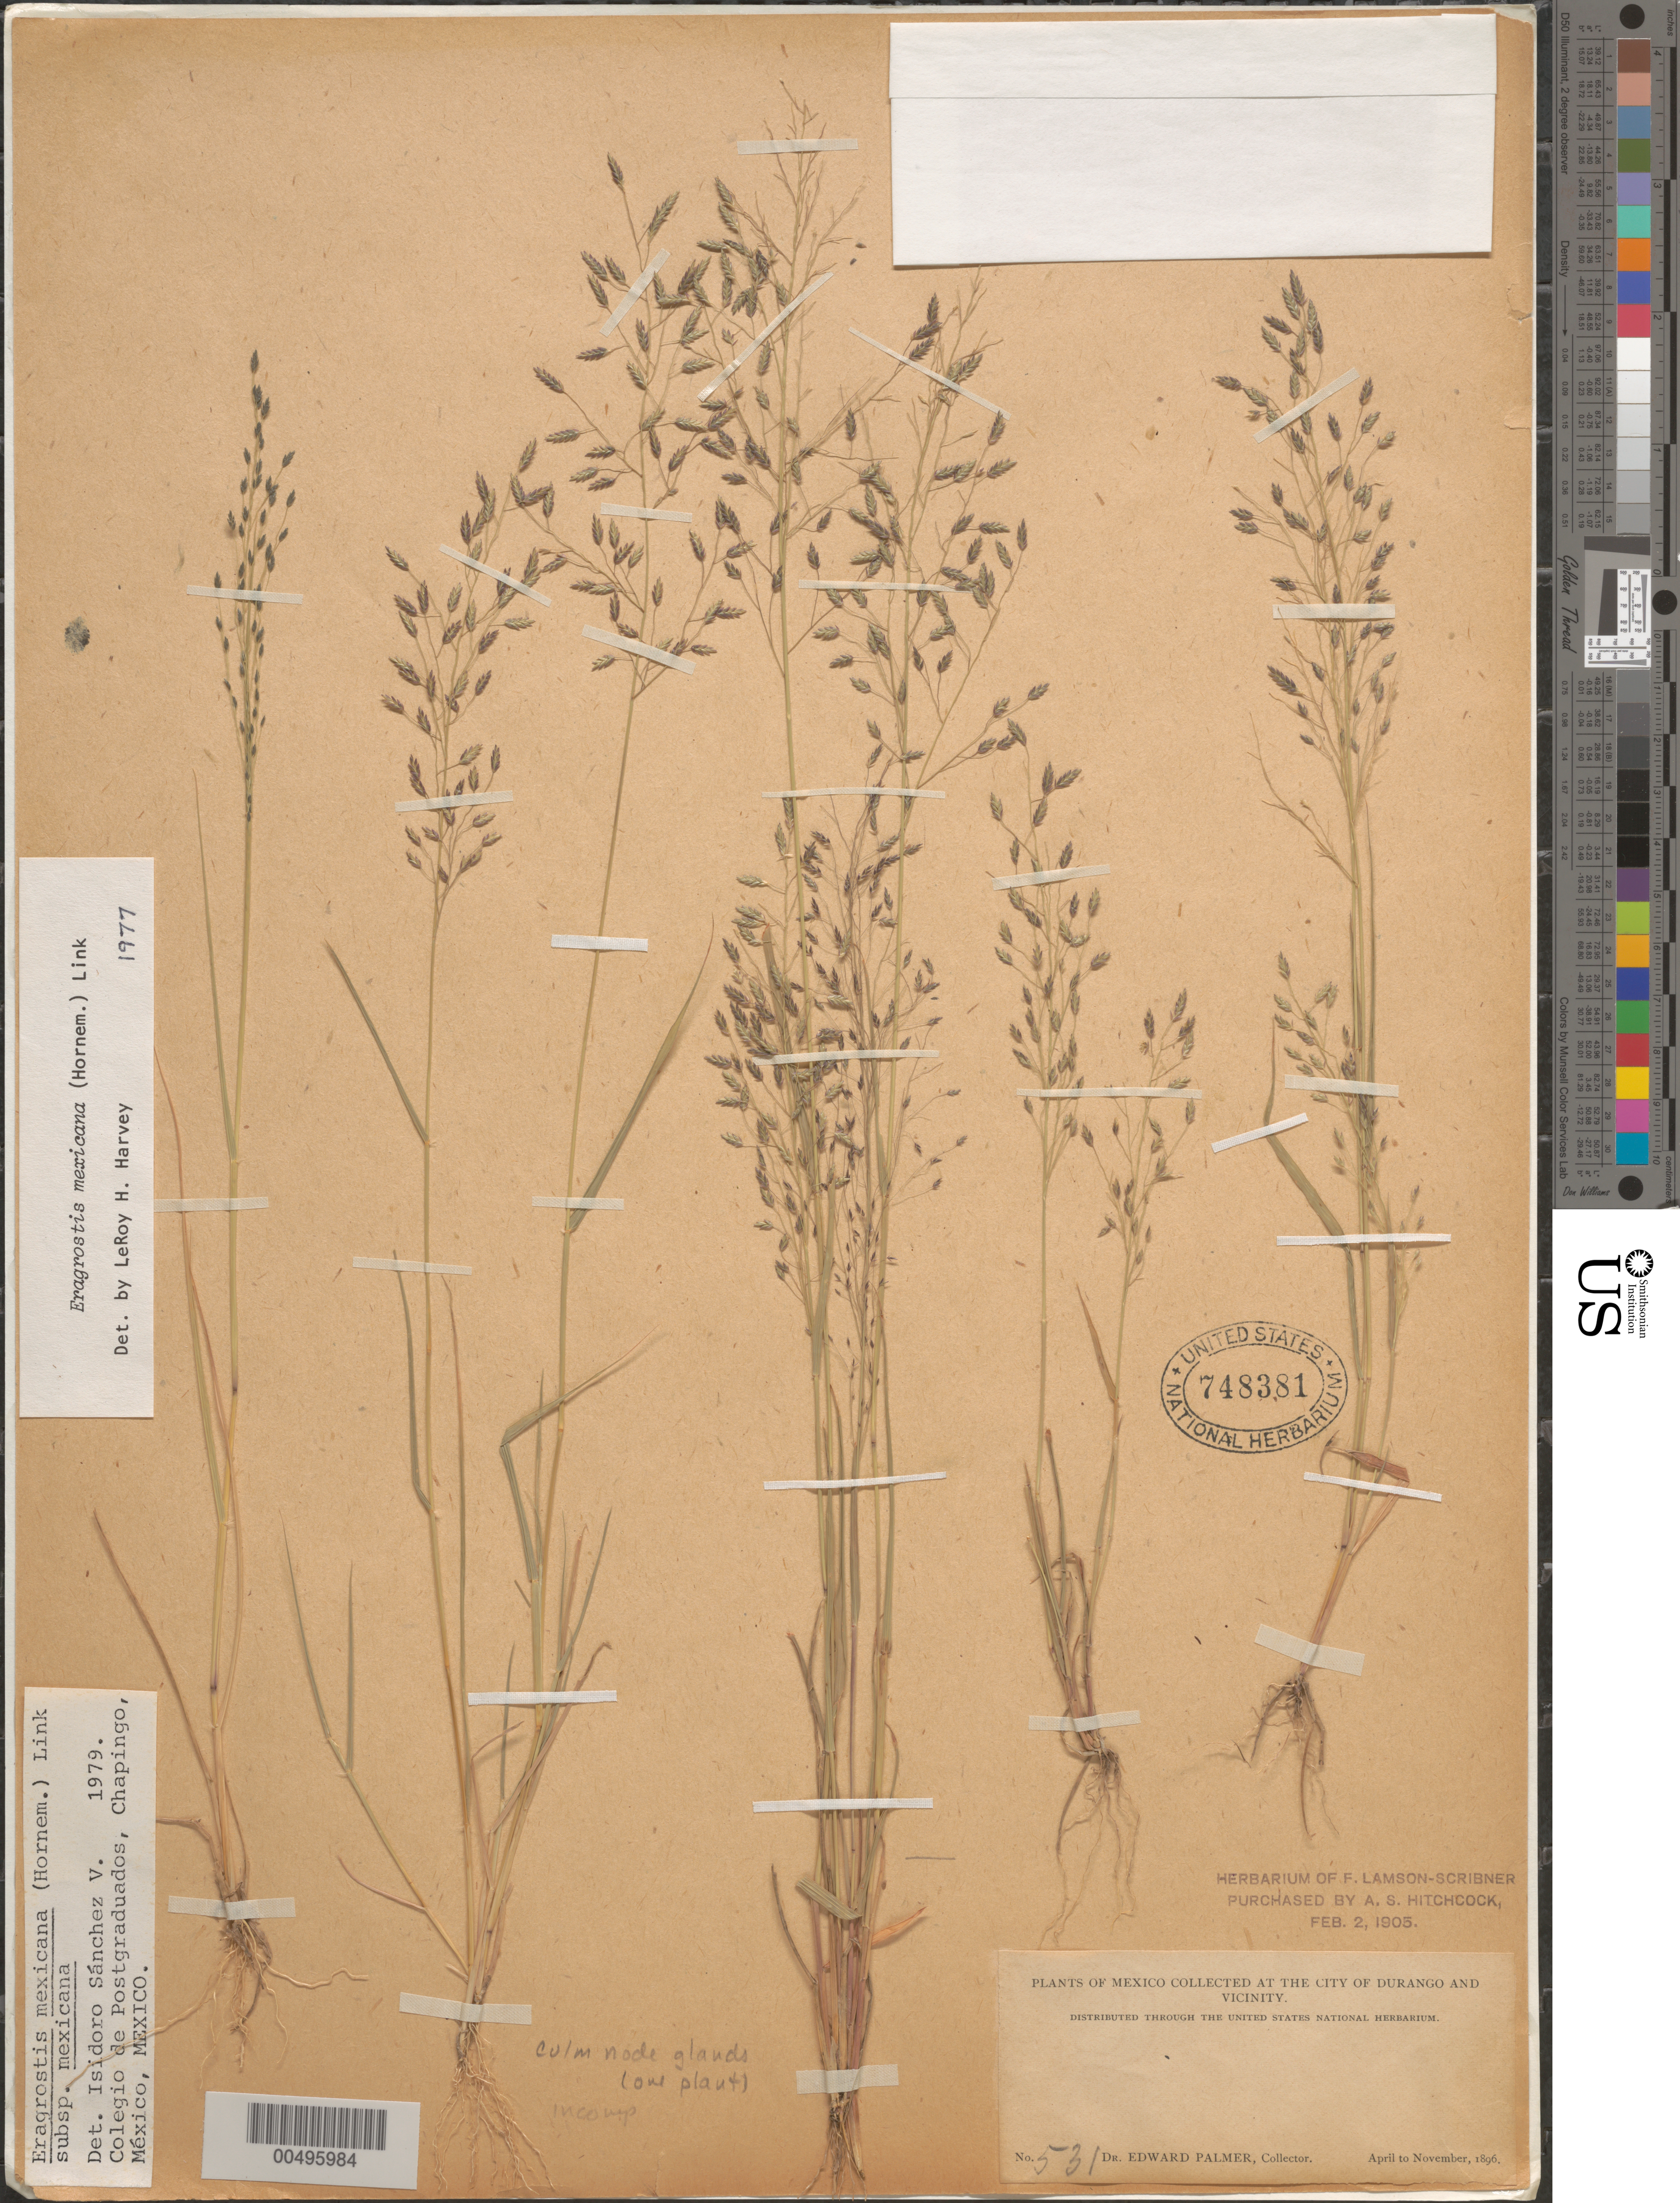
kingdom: Plantae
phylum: Tracheophyta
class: Liliopsida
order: Poales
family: Poaceae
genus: Eragrostis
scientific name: Eragrostis mexicana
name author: (Hornem.) Link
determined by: Sánchez Vega, I. M.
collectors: E. Palmer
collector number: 531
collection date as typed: Apr 1896 to Nov 1896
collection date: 1896-04/1896-11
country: Mexico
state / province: Durango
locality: City of Durango and vicinity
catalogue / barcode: US 748381